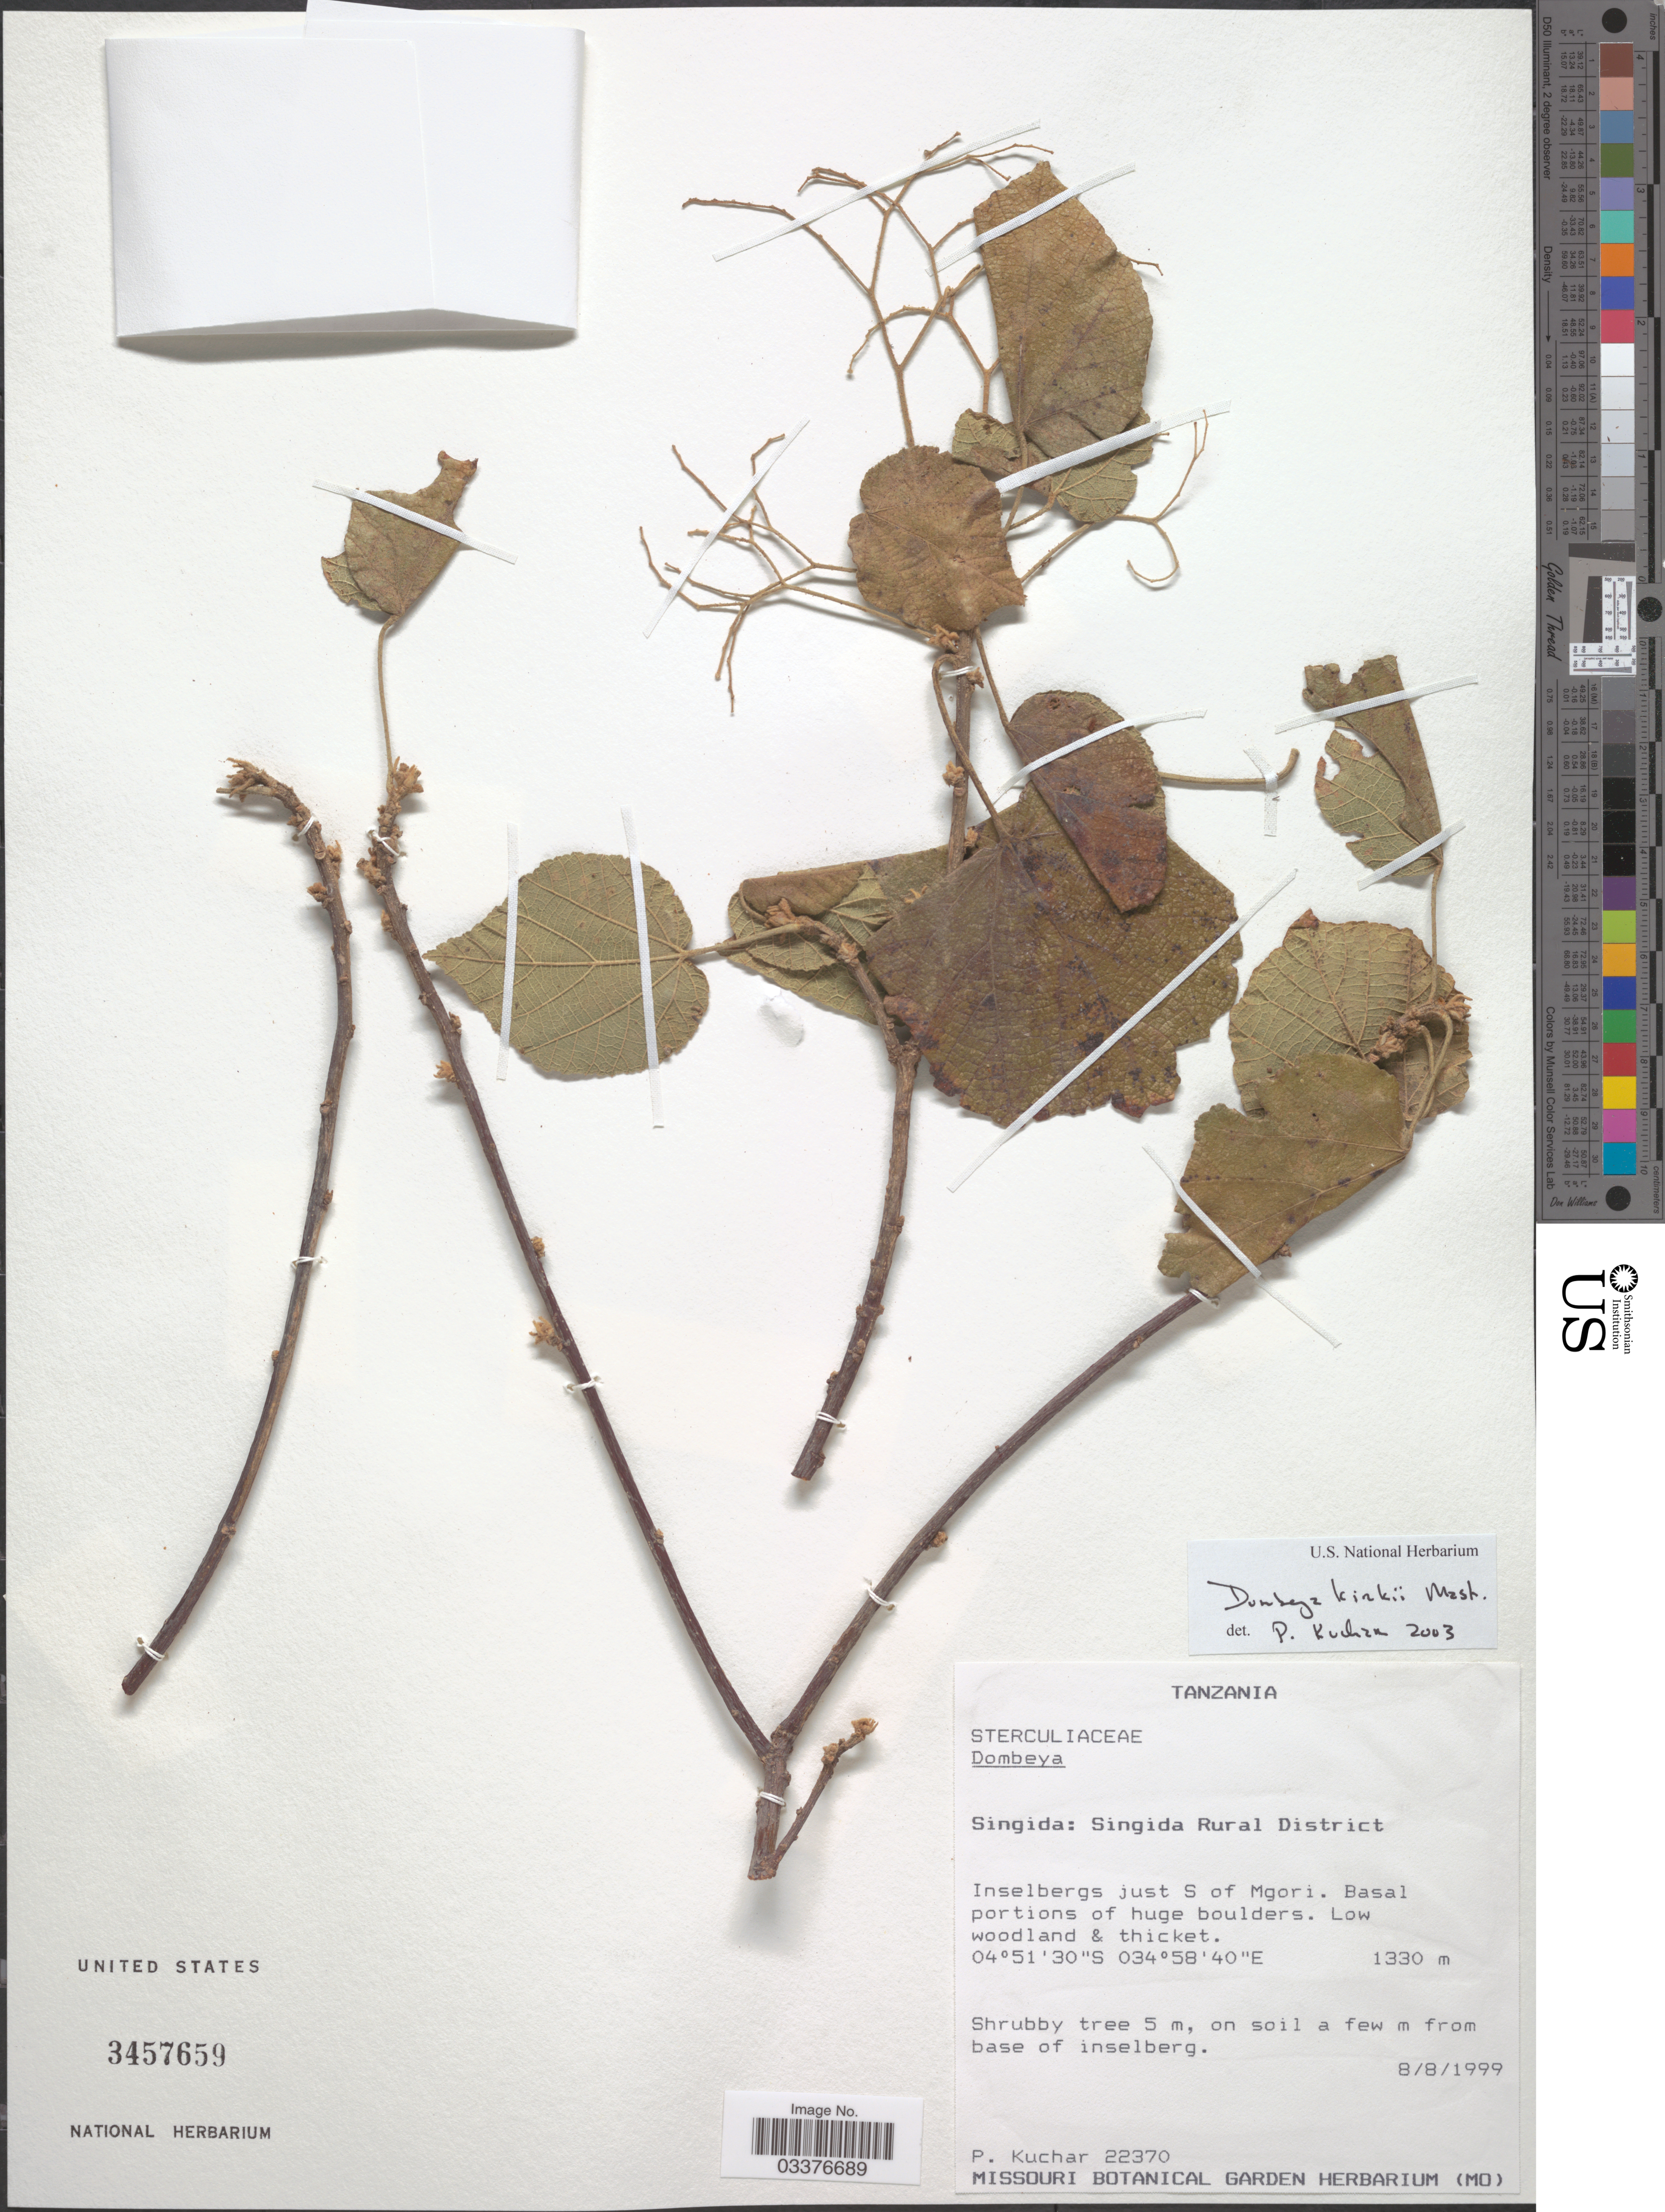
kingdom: Plantae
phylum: Tracheophyta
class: Magnoliopsida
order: Malvales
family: Malvaceae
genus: Dombeya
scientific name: Dombeya kirkii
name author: Mast.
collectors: P. Kuchar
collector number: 22370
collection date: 1999-08-08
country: Tanzania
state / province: Singida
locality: Singida Rural District. Inselbergs just S of Mgori. Basal portions of huge boulders.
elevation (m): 1330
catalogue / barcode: US 3457659